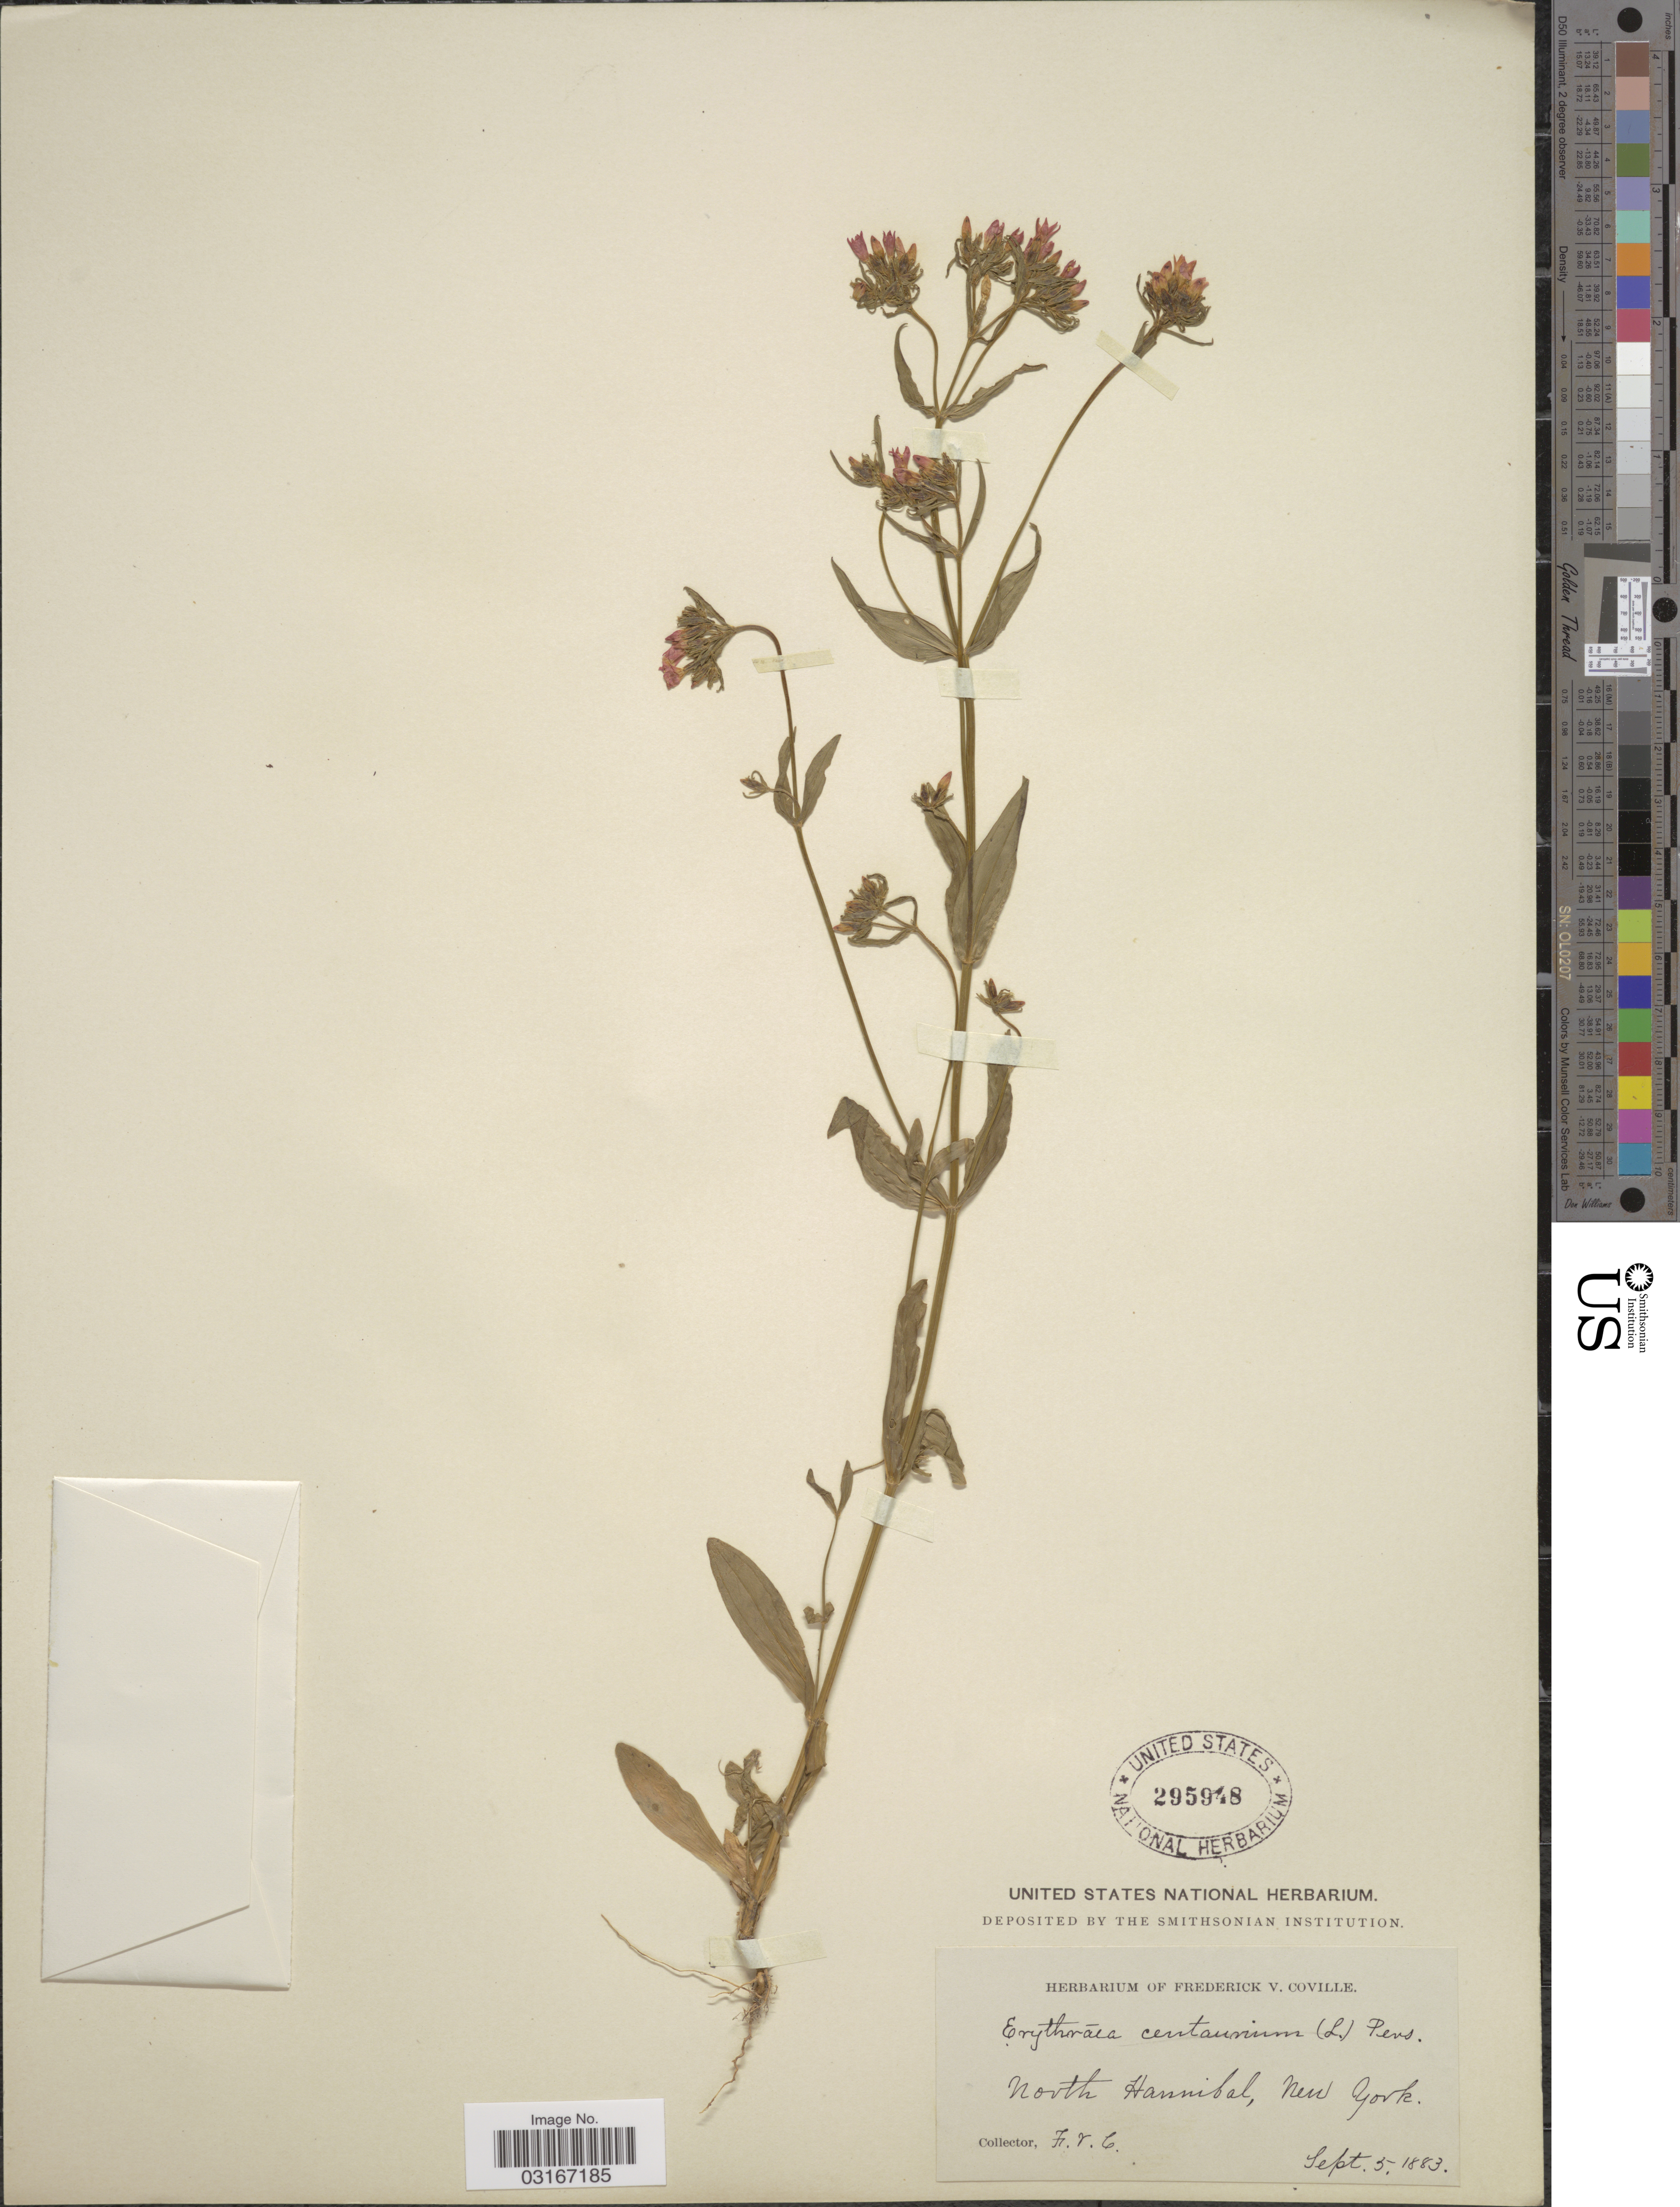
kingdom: Plantae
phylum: Tracheophyta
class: Magnoliopsida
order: Gentianales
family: Gentianaceae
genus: Centaurium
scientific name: Centaurium spicatum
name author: (L.) Fritsch ex Janch.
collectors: F. V. Coville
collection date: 1883-09-05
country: United States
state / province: New York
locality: North Hannibal.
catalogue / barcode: US 295948